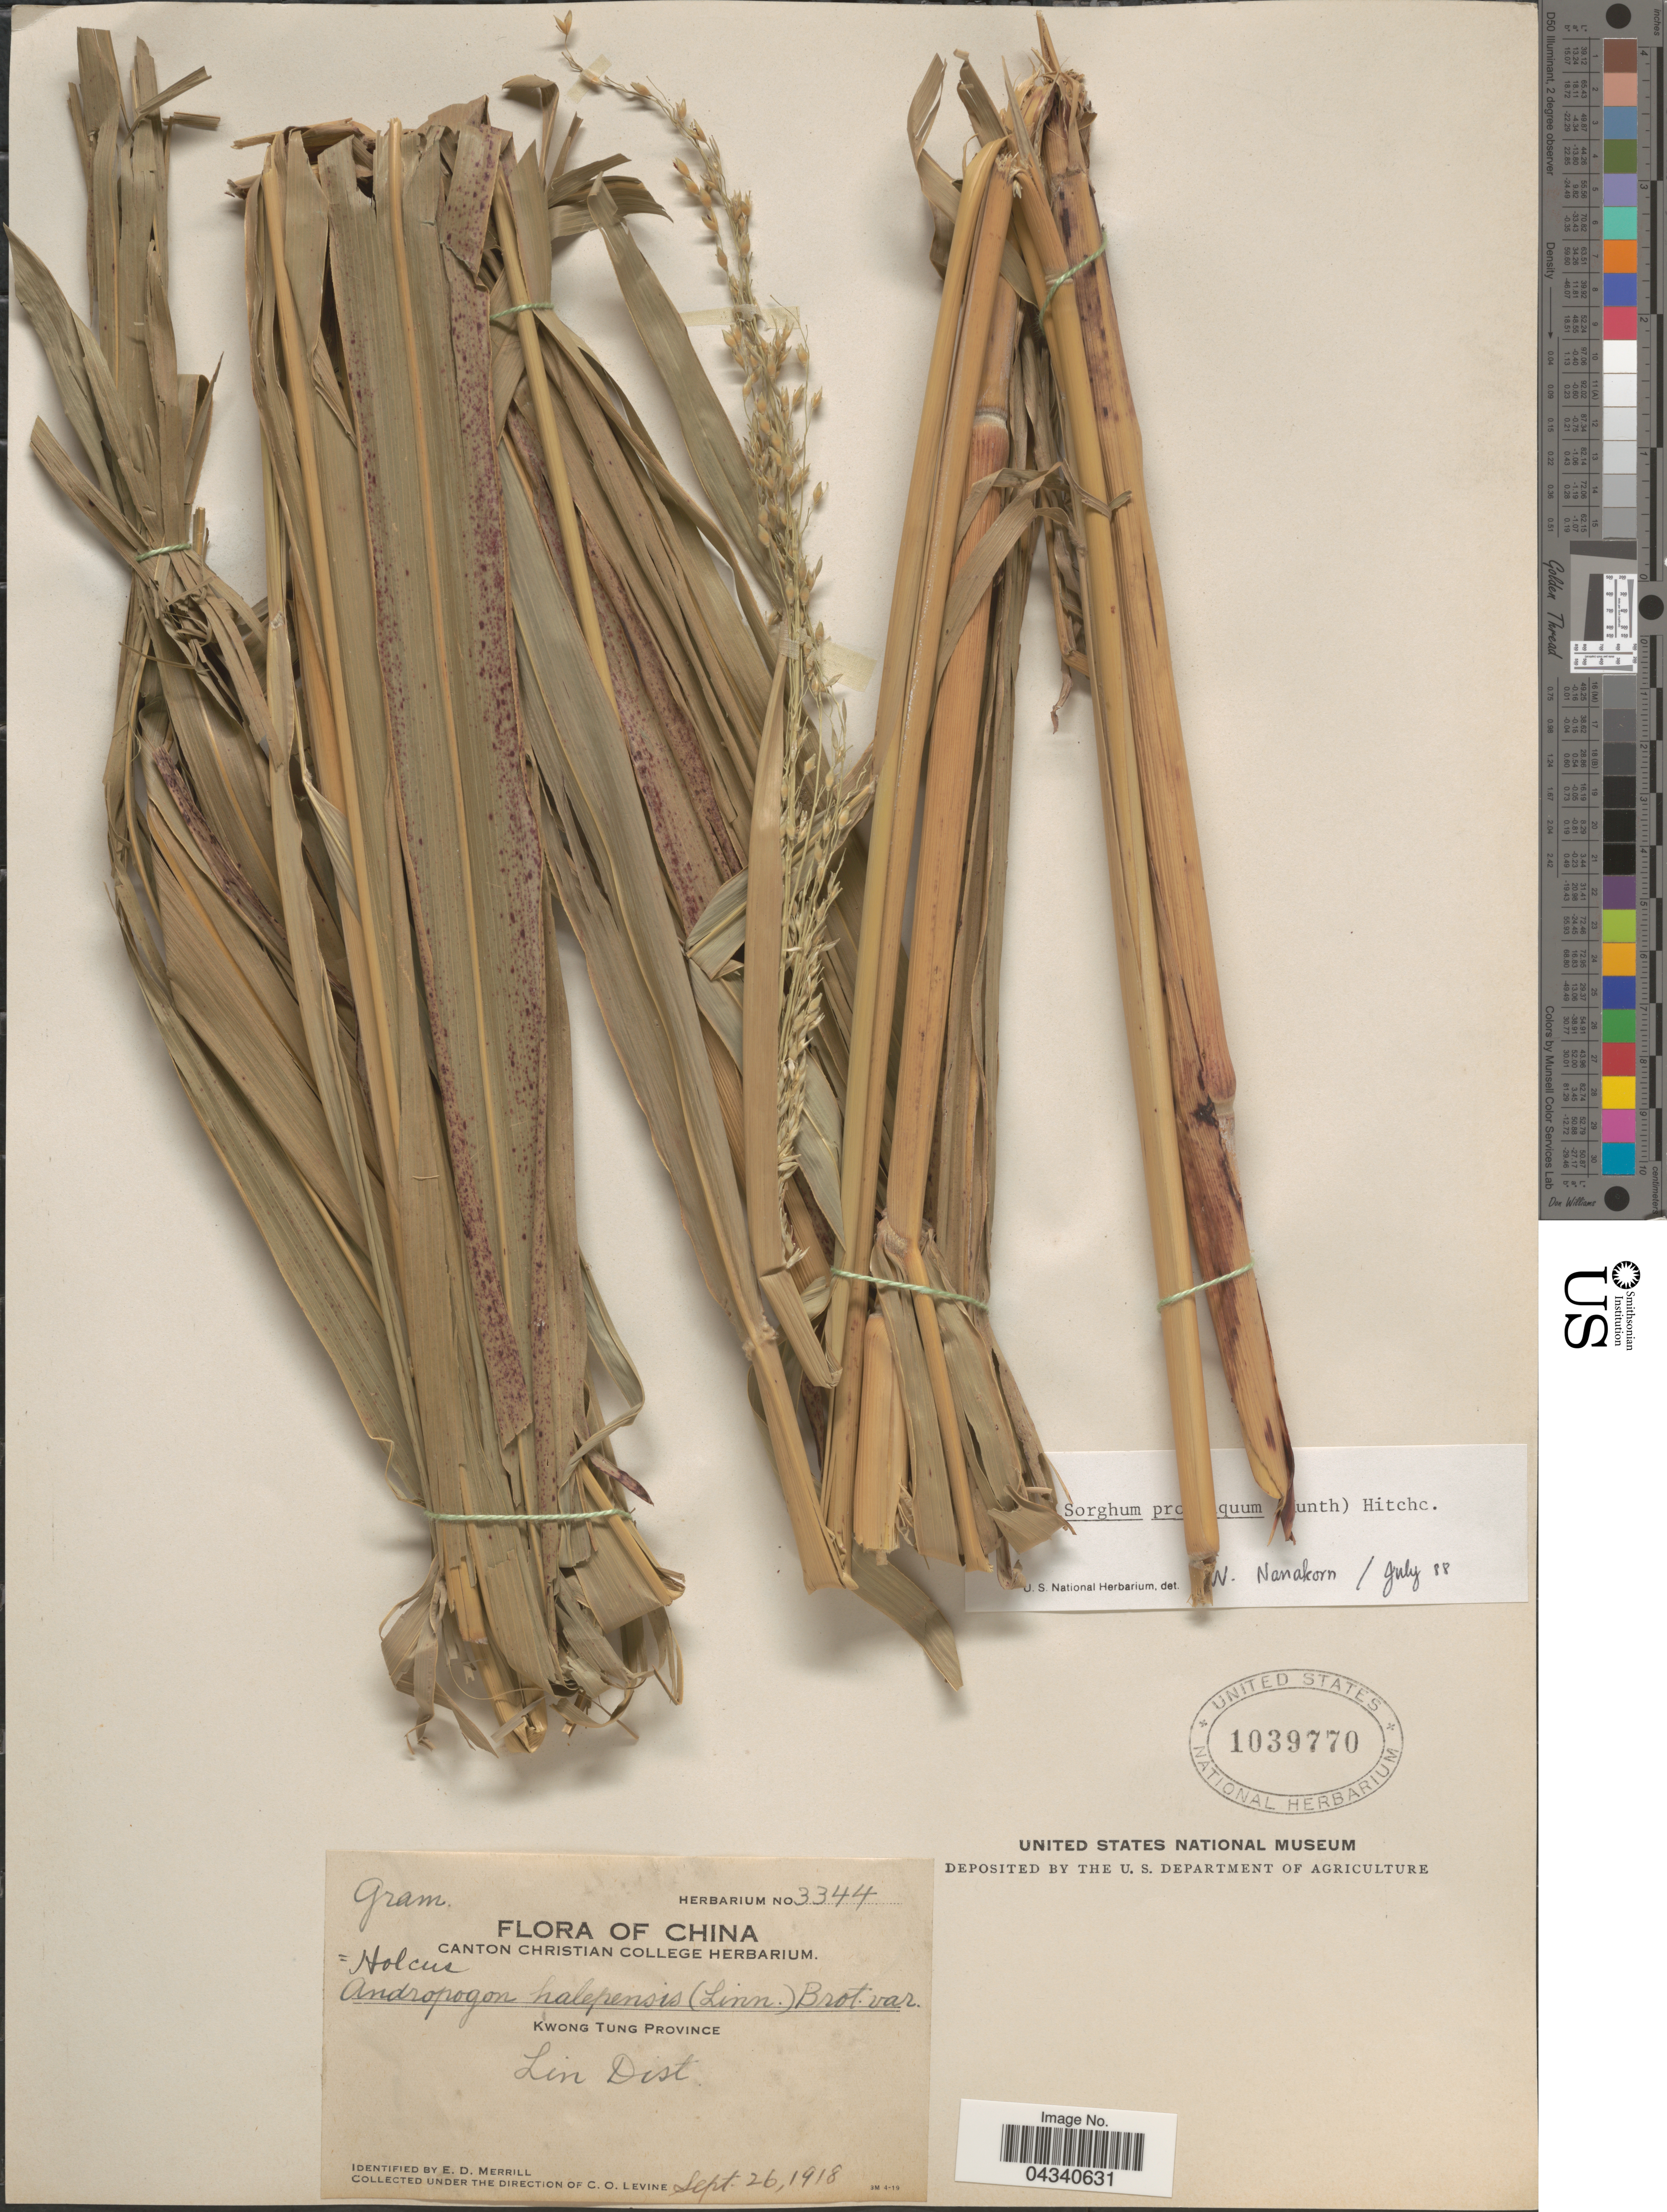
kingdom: Plantae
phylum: Tracheophyta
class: Liliopsida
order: Poales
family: Poaceae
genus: Sorghum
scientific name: Sorghum propinquum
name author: (Kunth) Hitchc.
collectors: C. O. Levine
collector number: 3344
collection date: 1918-09-26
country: China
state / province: Guangdong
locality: Kwong Tung Province. Lin Dist.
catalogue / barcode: US 1039770